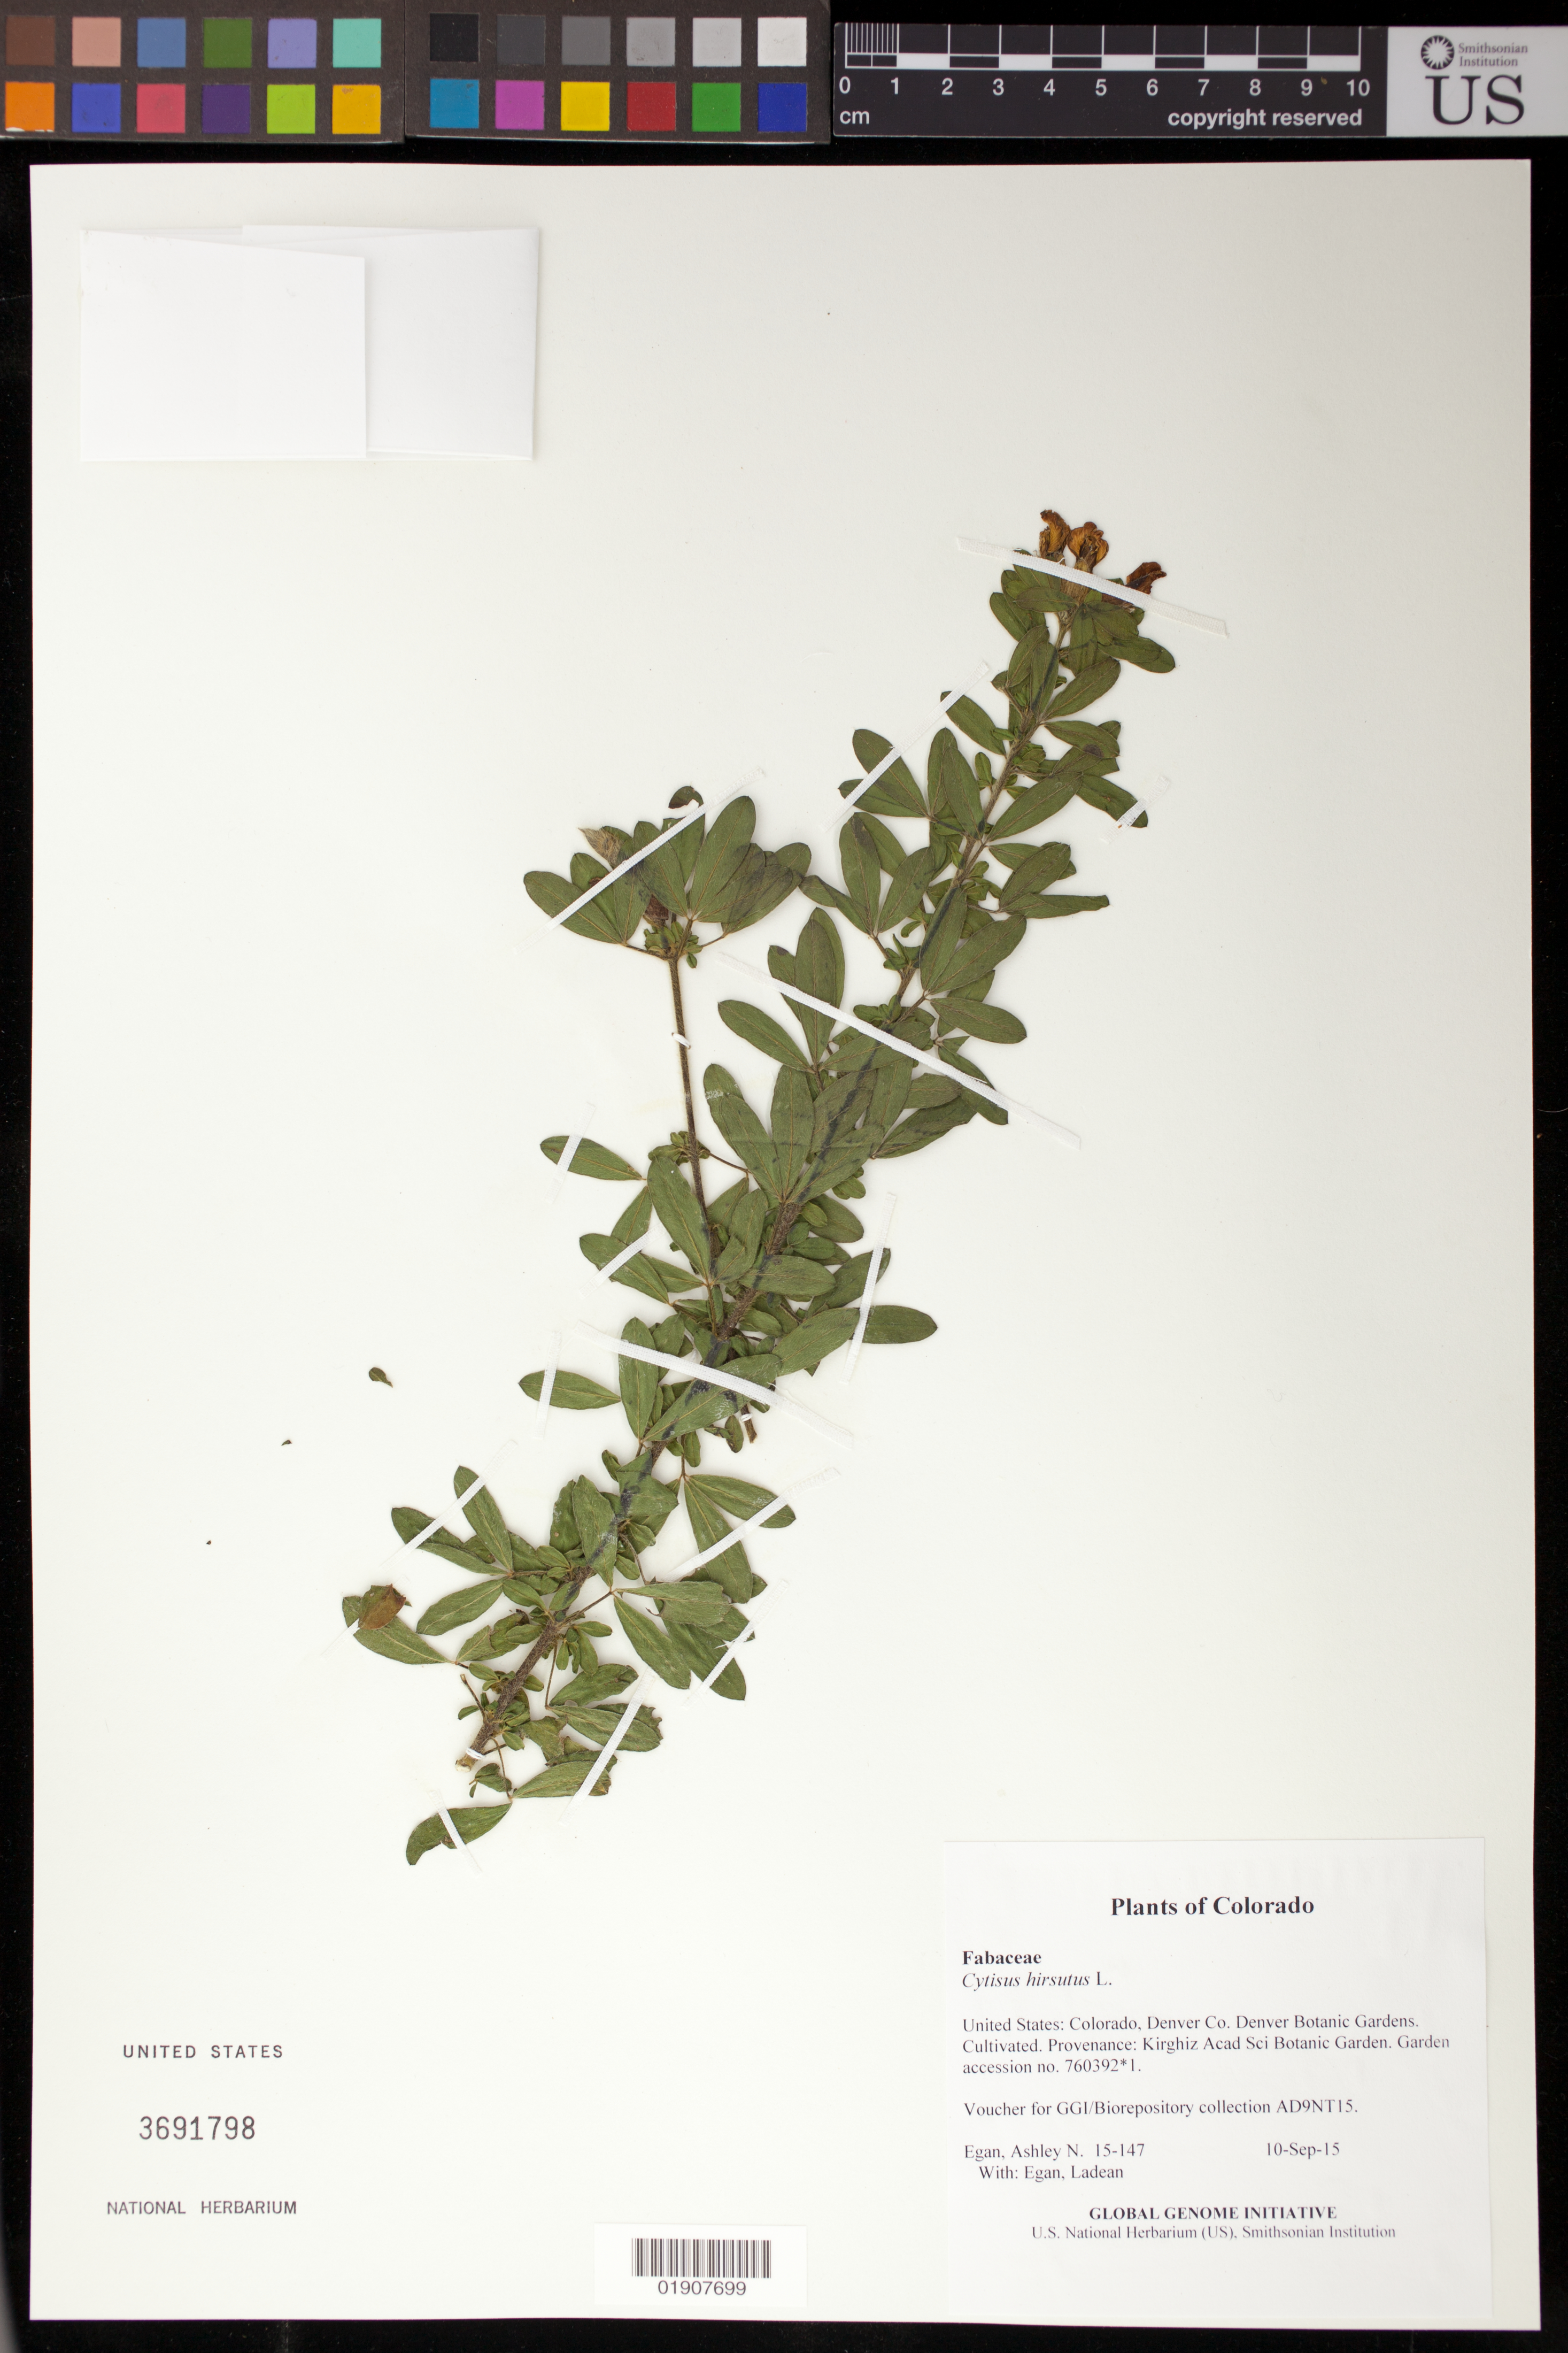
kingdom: Plantae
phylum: Tracheophyta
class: Magnoliopsida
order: Fabales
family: Fabaceae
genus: Cytisus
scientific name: Cytisus hirsutus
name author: L.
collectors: A. N. Egan & L. Egan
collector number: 15-147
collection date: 2015-09-10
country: United States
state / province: Colorado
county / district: Denver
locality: Denver Botanic Gardens. Cultivated. Provenance: Kirghiz Acad Sci Botanic Garden. Garden accession no. 760392.1.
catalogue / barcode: US 3691798